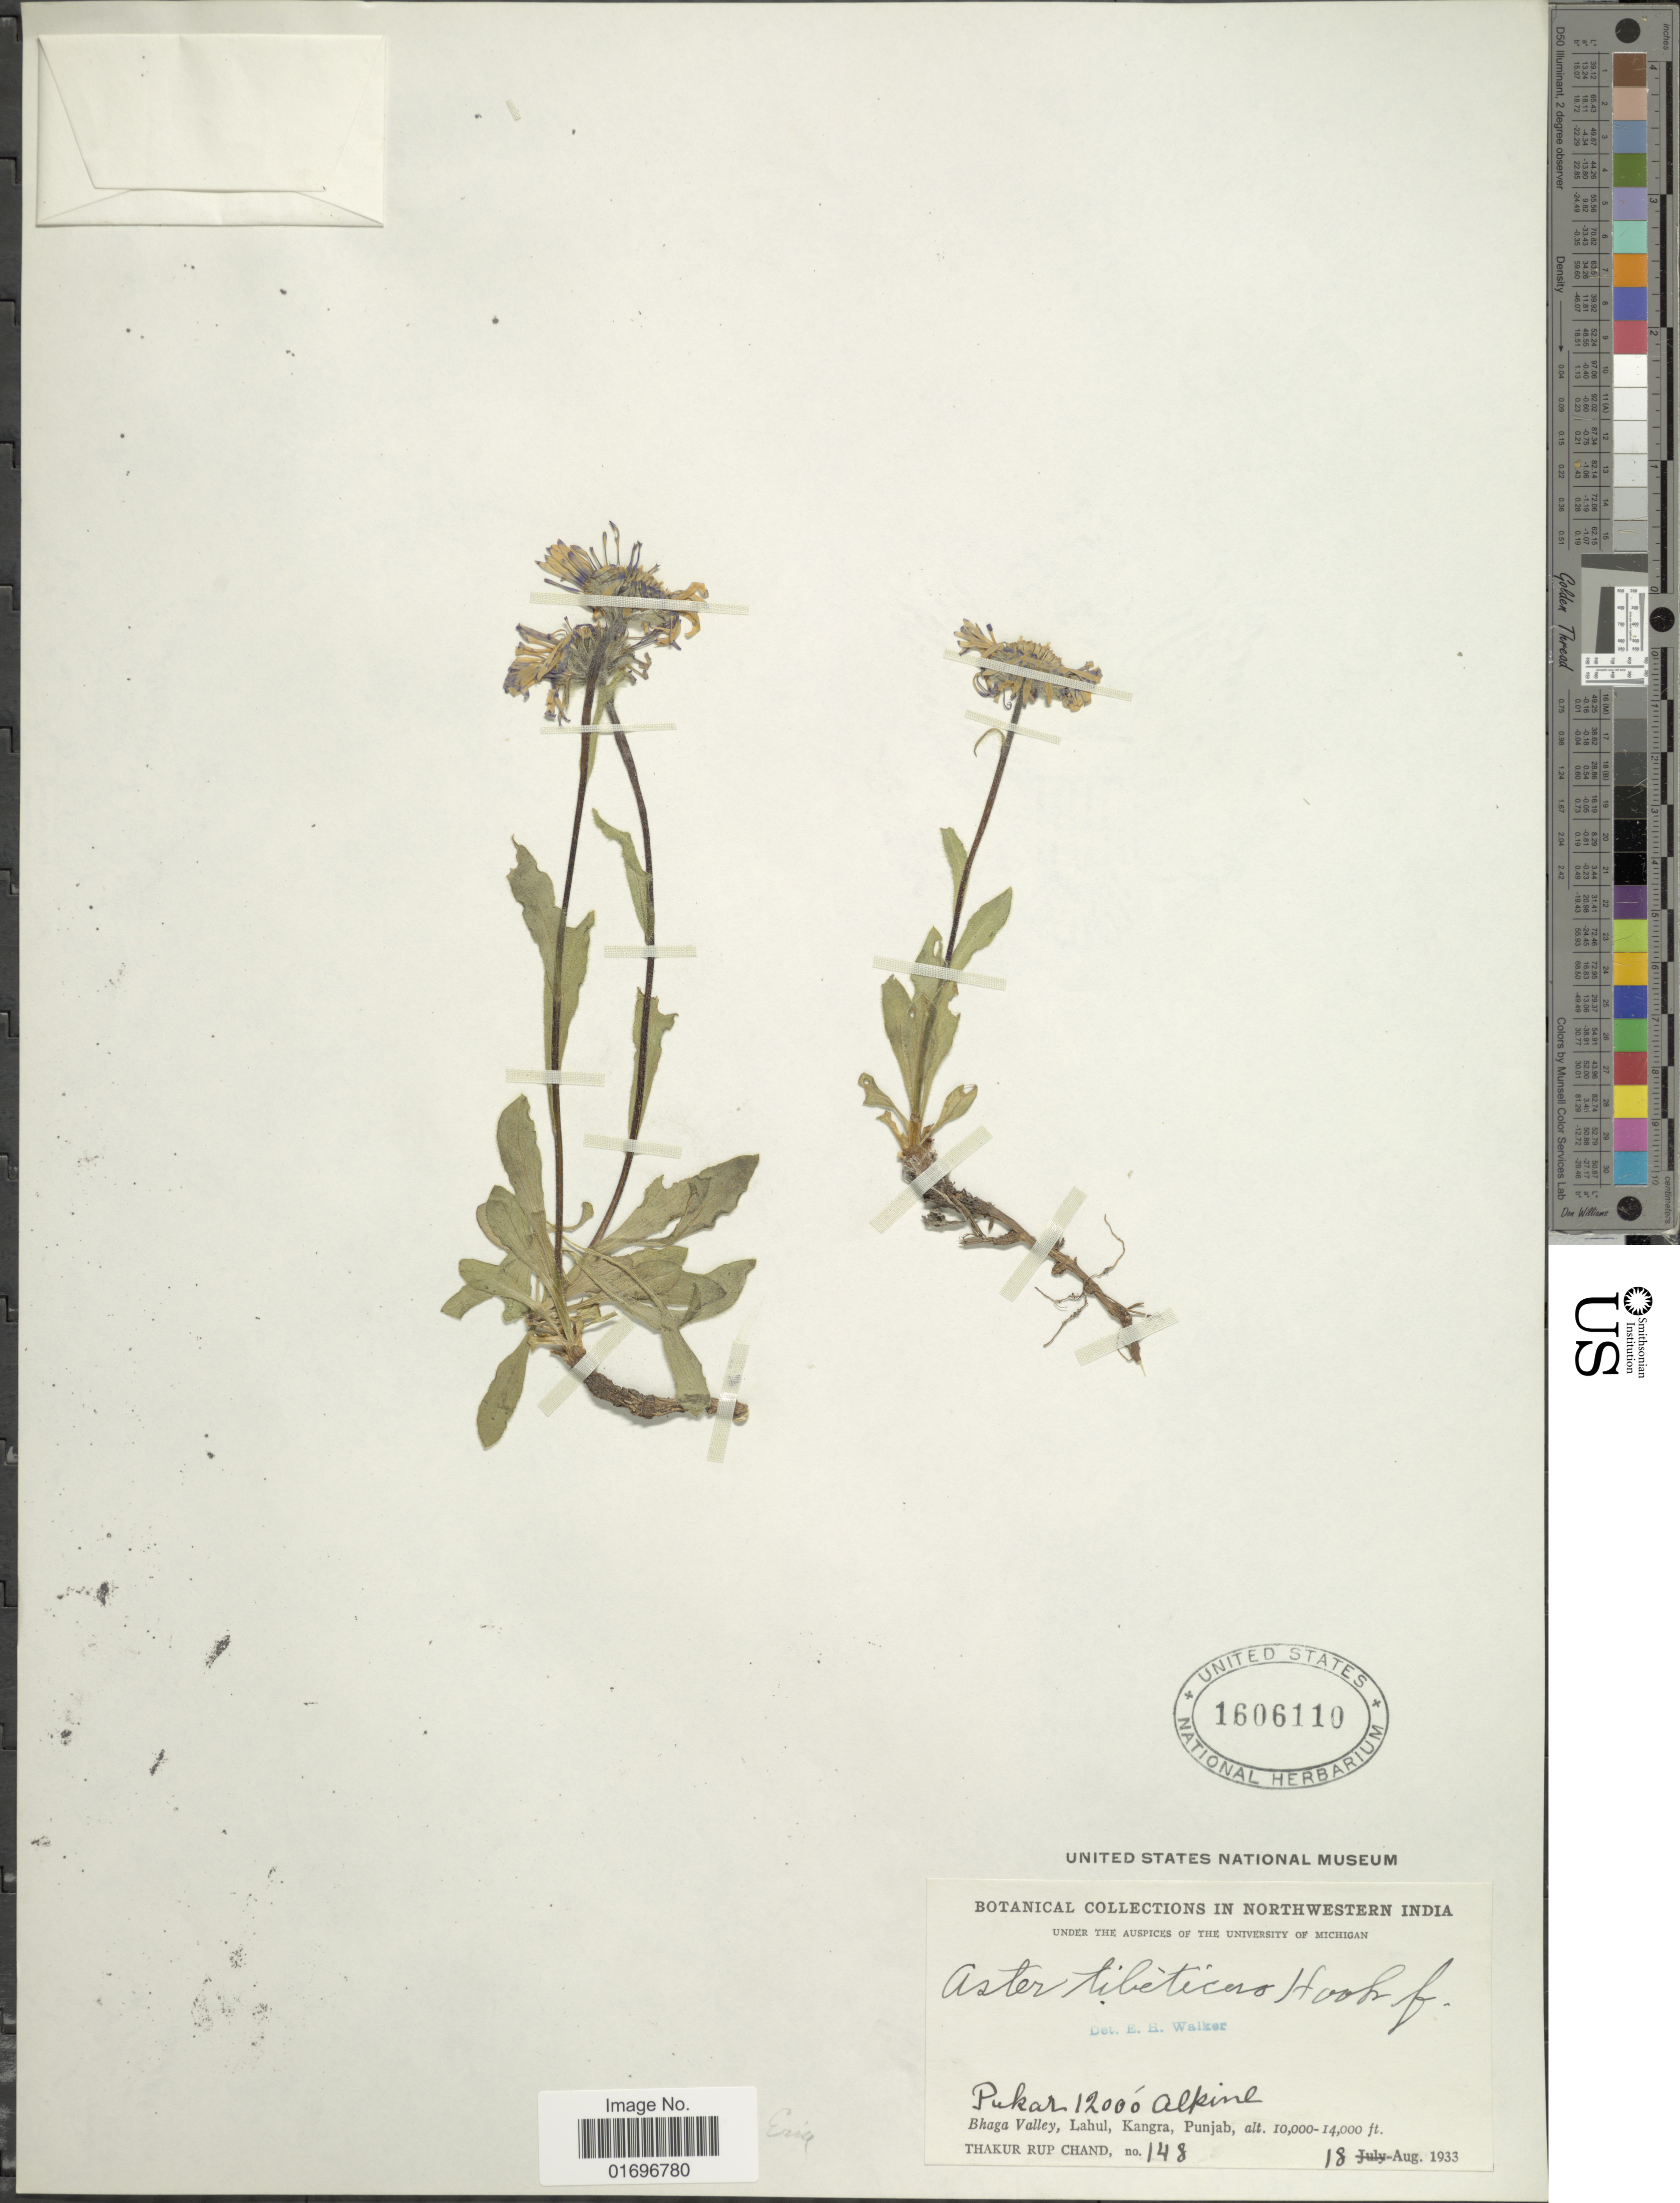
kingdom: Plantae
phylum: Tracheophyta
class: Magnoliopsida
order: Asterales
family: Asteraceae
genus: Aster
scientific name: Aster tibeticus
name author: Hook. f.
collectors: T. R. Chand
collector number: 148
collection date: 1933-08-18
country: India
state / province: Himachal Pradesh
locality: Northwestern India. Pukar. Alpine. Bhaga Valley, Lahul, Kangra, Punjab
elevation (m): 3658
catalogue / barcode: US 1606110